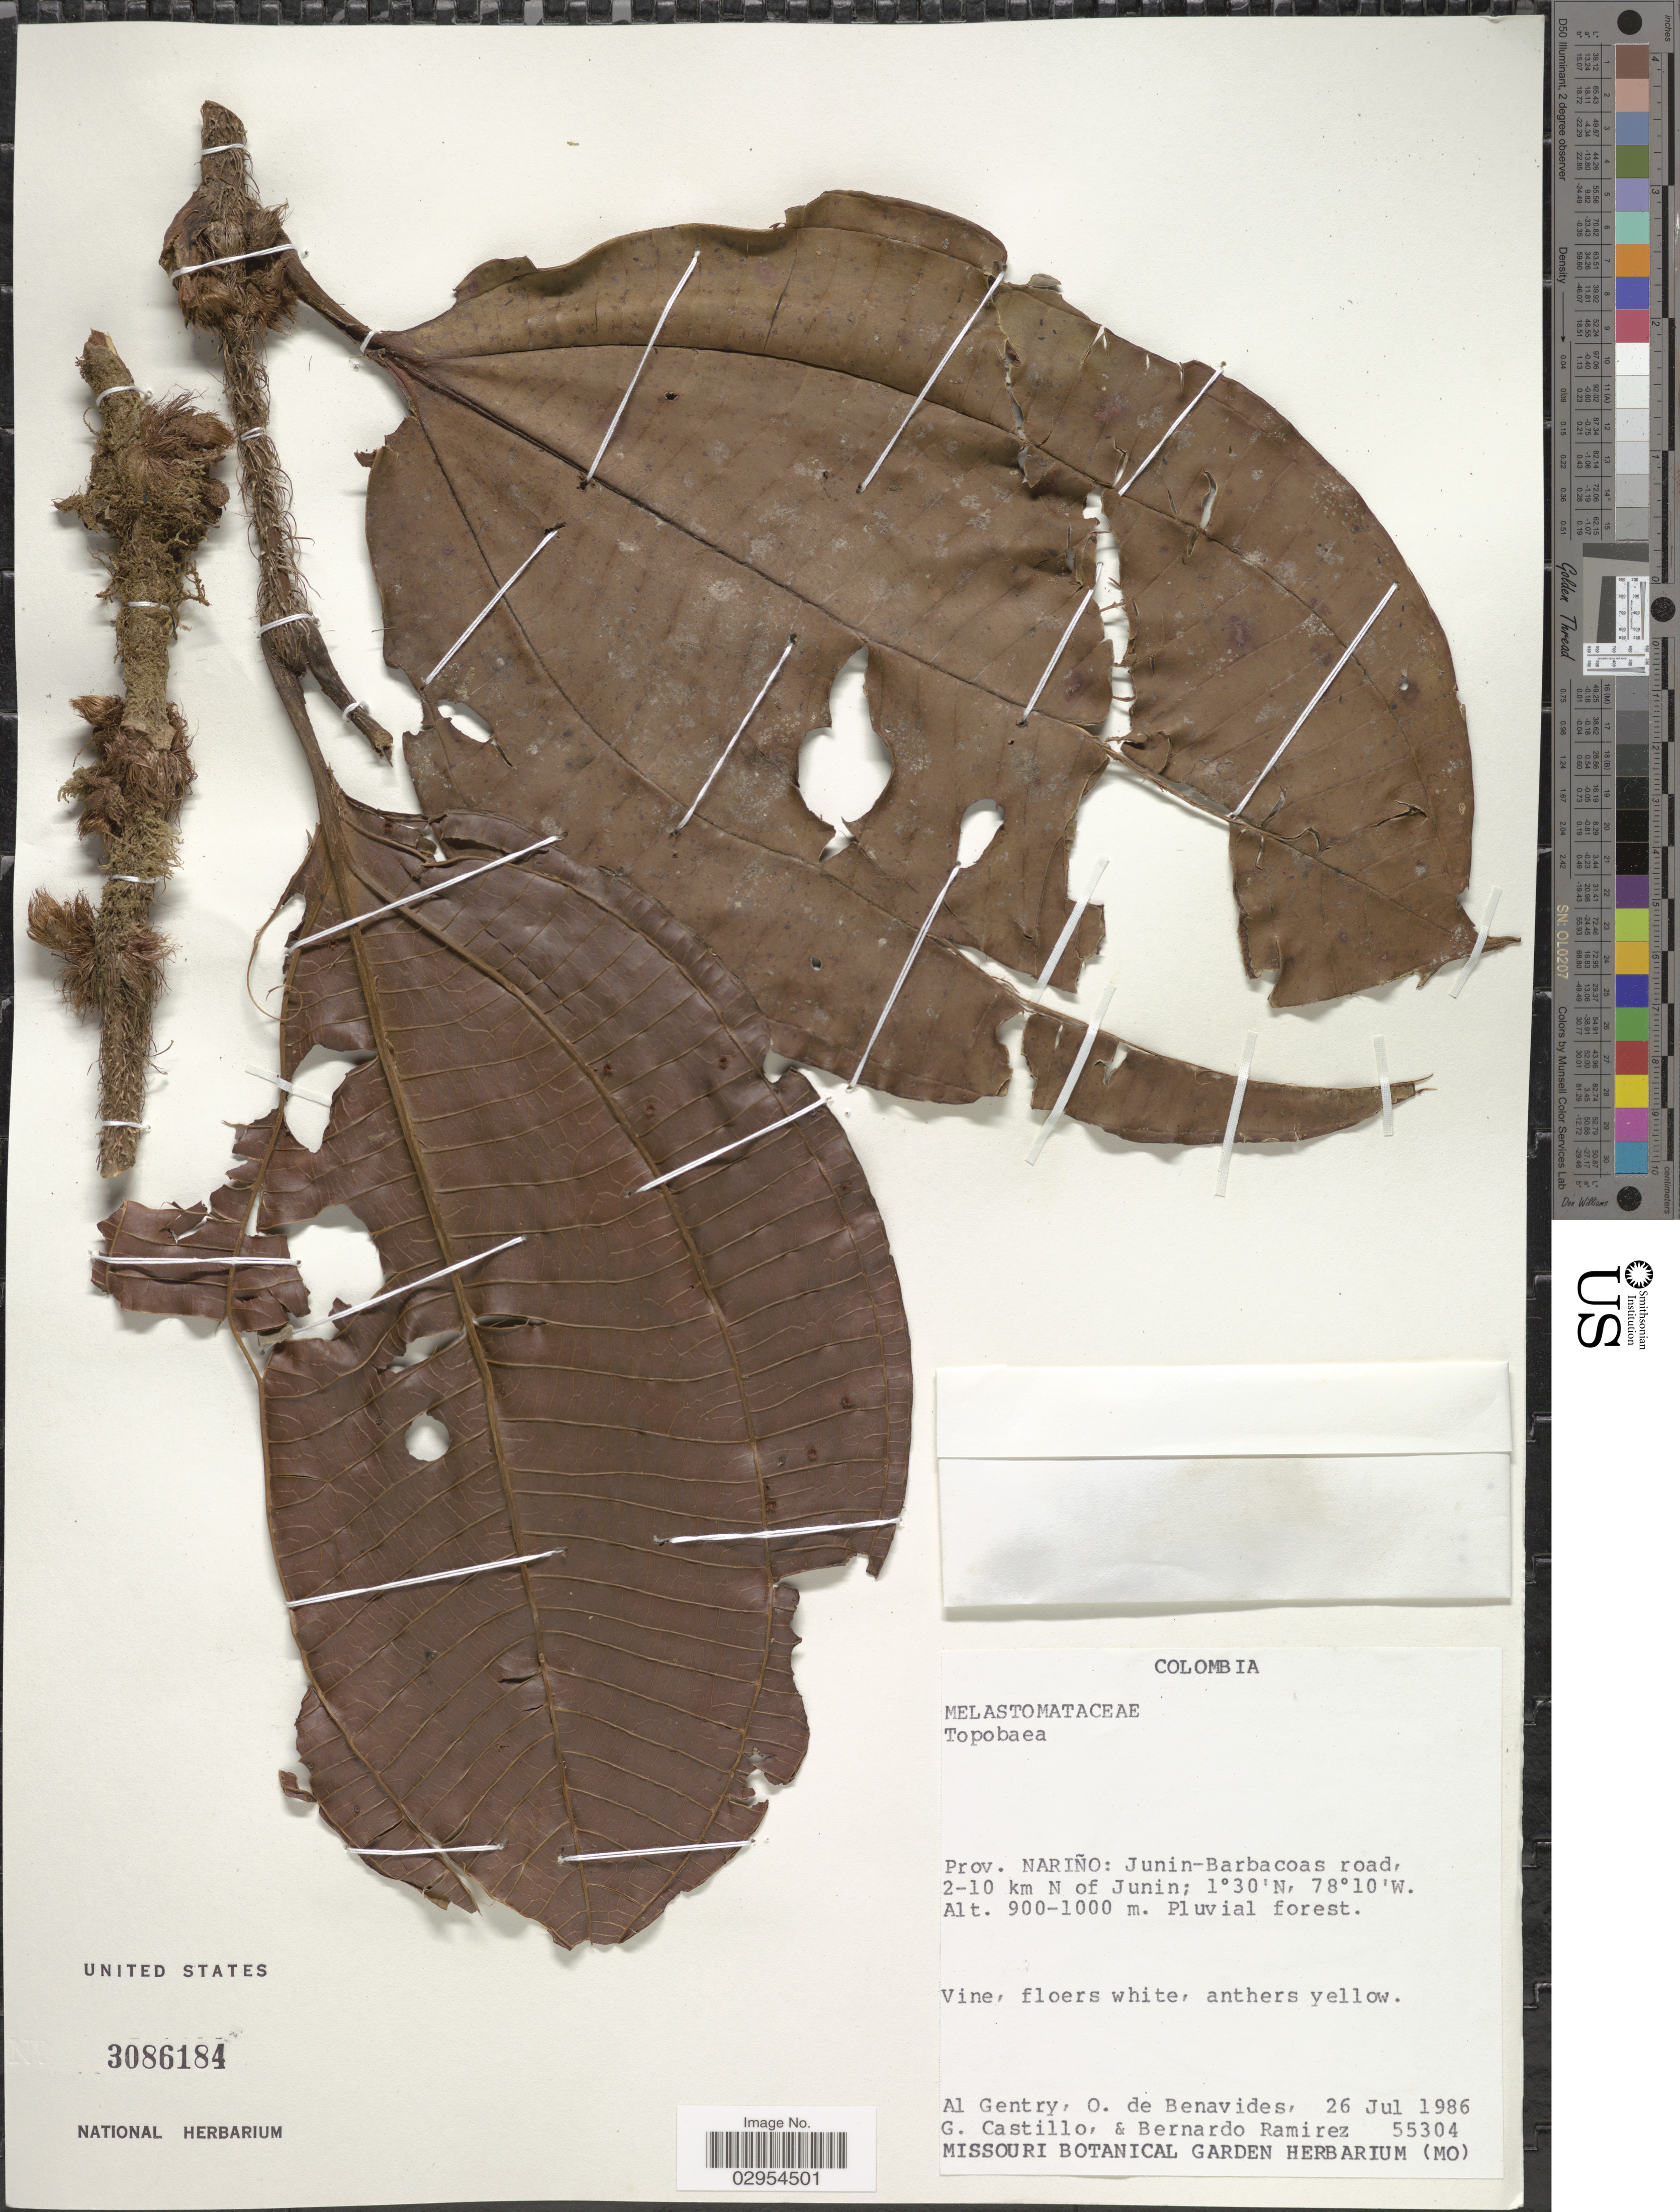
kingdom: Plantae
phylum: Tracheophyta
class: Magnoliopsida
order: Myrtales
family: Melastomataceae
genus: Topobea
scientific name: Topobea sp.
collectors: A. H. Gentry, Olga S. de Benavides, G. Castillo & B. Ramírez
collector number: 55304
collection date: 1986-07-26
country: Colombia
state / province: Nariño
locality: Junin-Barbacoas road, 2-10 km N of Junin.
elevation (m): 900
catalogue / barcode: US 3086184